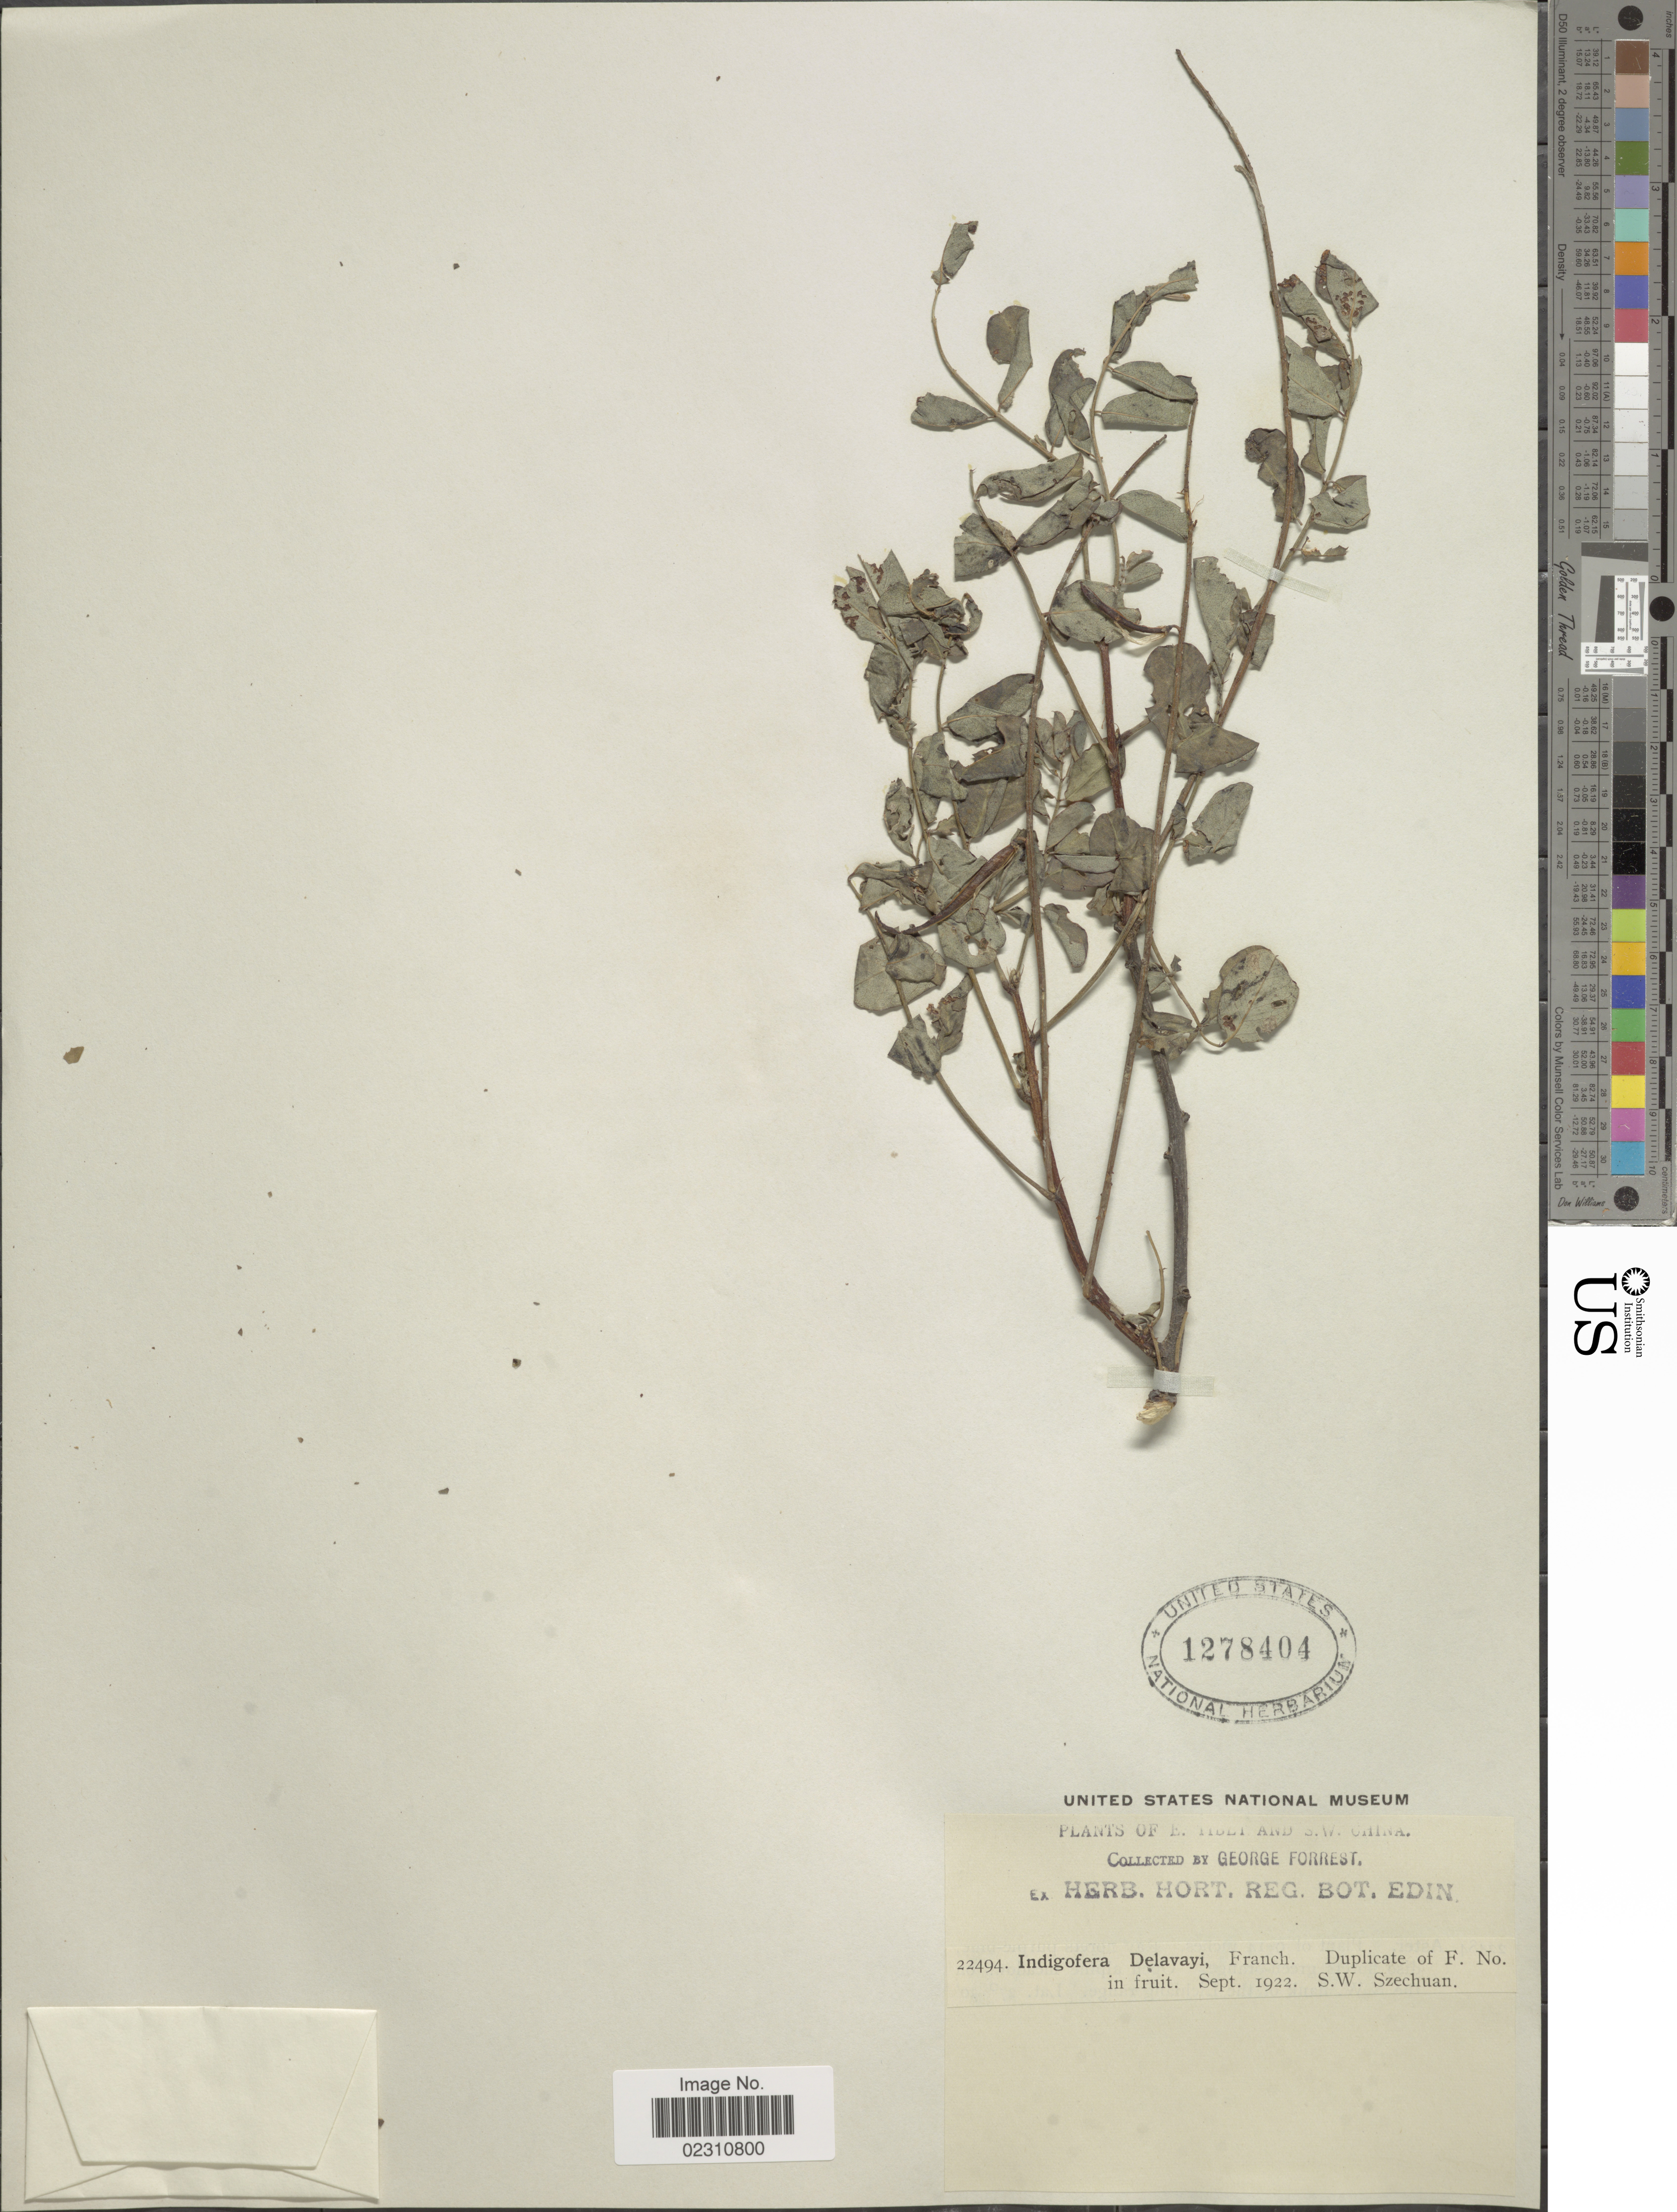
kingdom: Plantae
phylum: Tracheophyta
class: Magnoliopsida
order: Fabales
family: Fabaceae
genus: Indigofera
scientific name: Indigofera delavayi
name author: Franch.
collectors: G. Forrest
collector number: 22494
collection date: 1922-09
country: China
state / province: Sichuan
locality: Tibet and S.W. China, S.W. Szechuan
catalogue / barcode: US 1278404